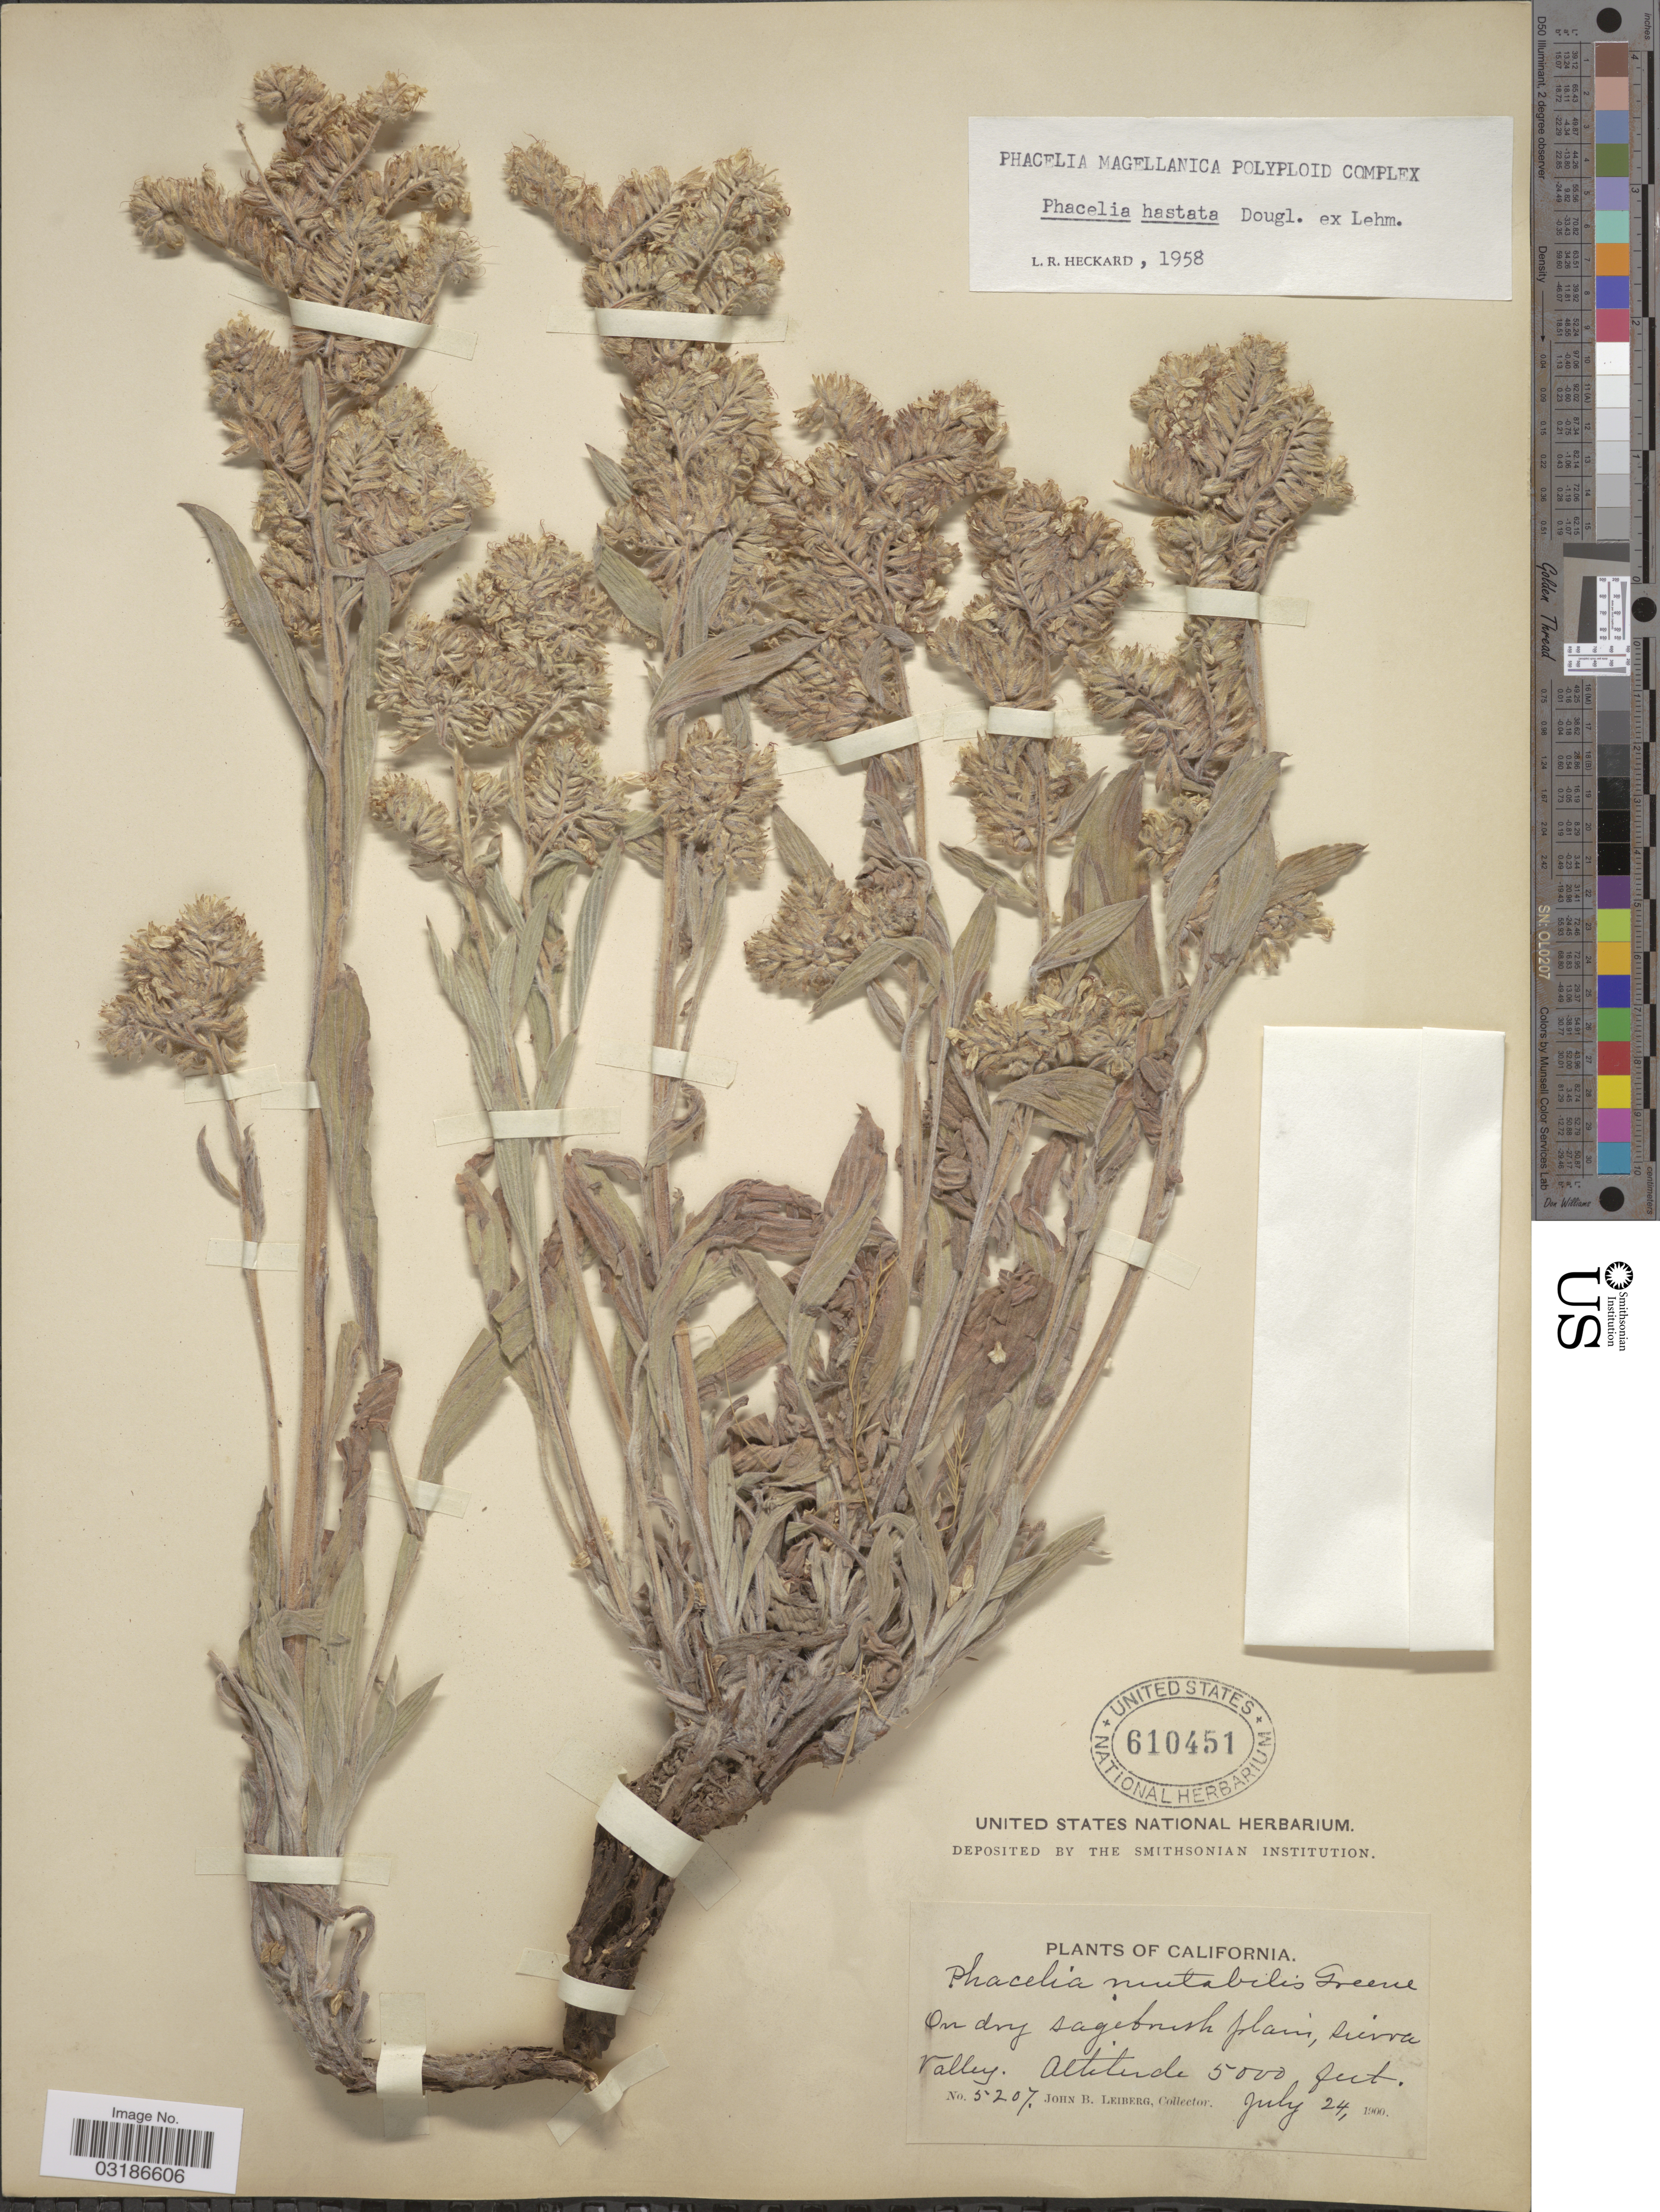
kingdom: Plantae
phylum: Tracheophyta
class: Magnoliopsida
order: Boraginales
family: Hydrophyllaceae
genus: Phacelia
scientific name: Phacelia hastata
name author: Douglas ex Lehm.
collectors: J. B. Leiberg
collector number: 5207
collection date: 1900-07-24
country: United States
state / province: California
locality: On dry sagebrush plain, sierra Valley.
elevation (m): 1524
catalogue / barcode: US 610451